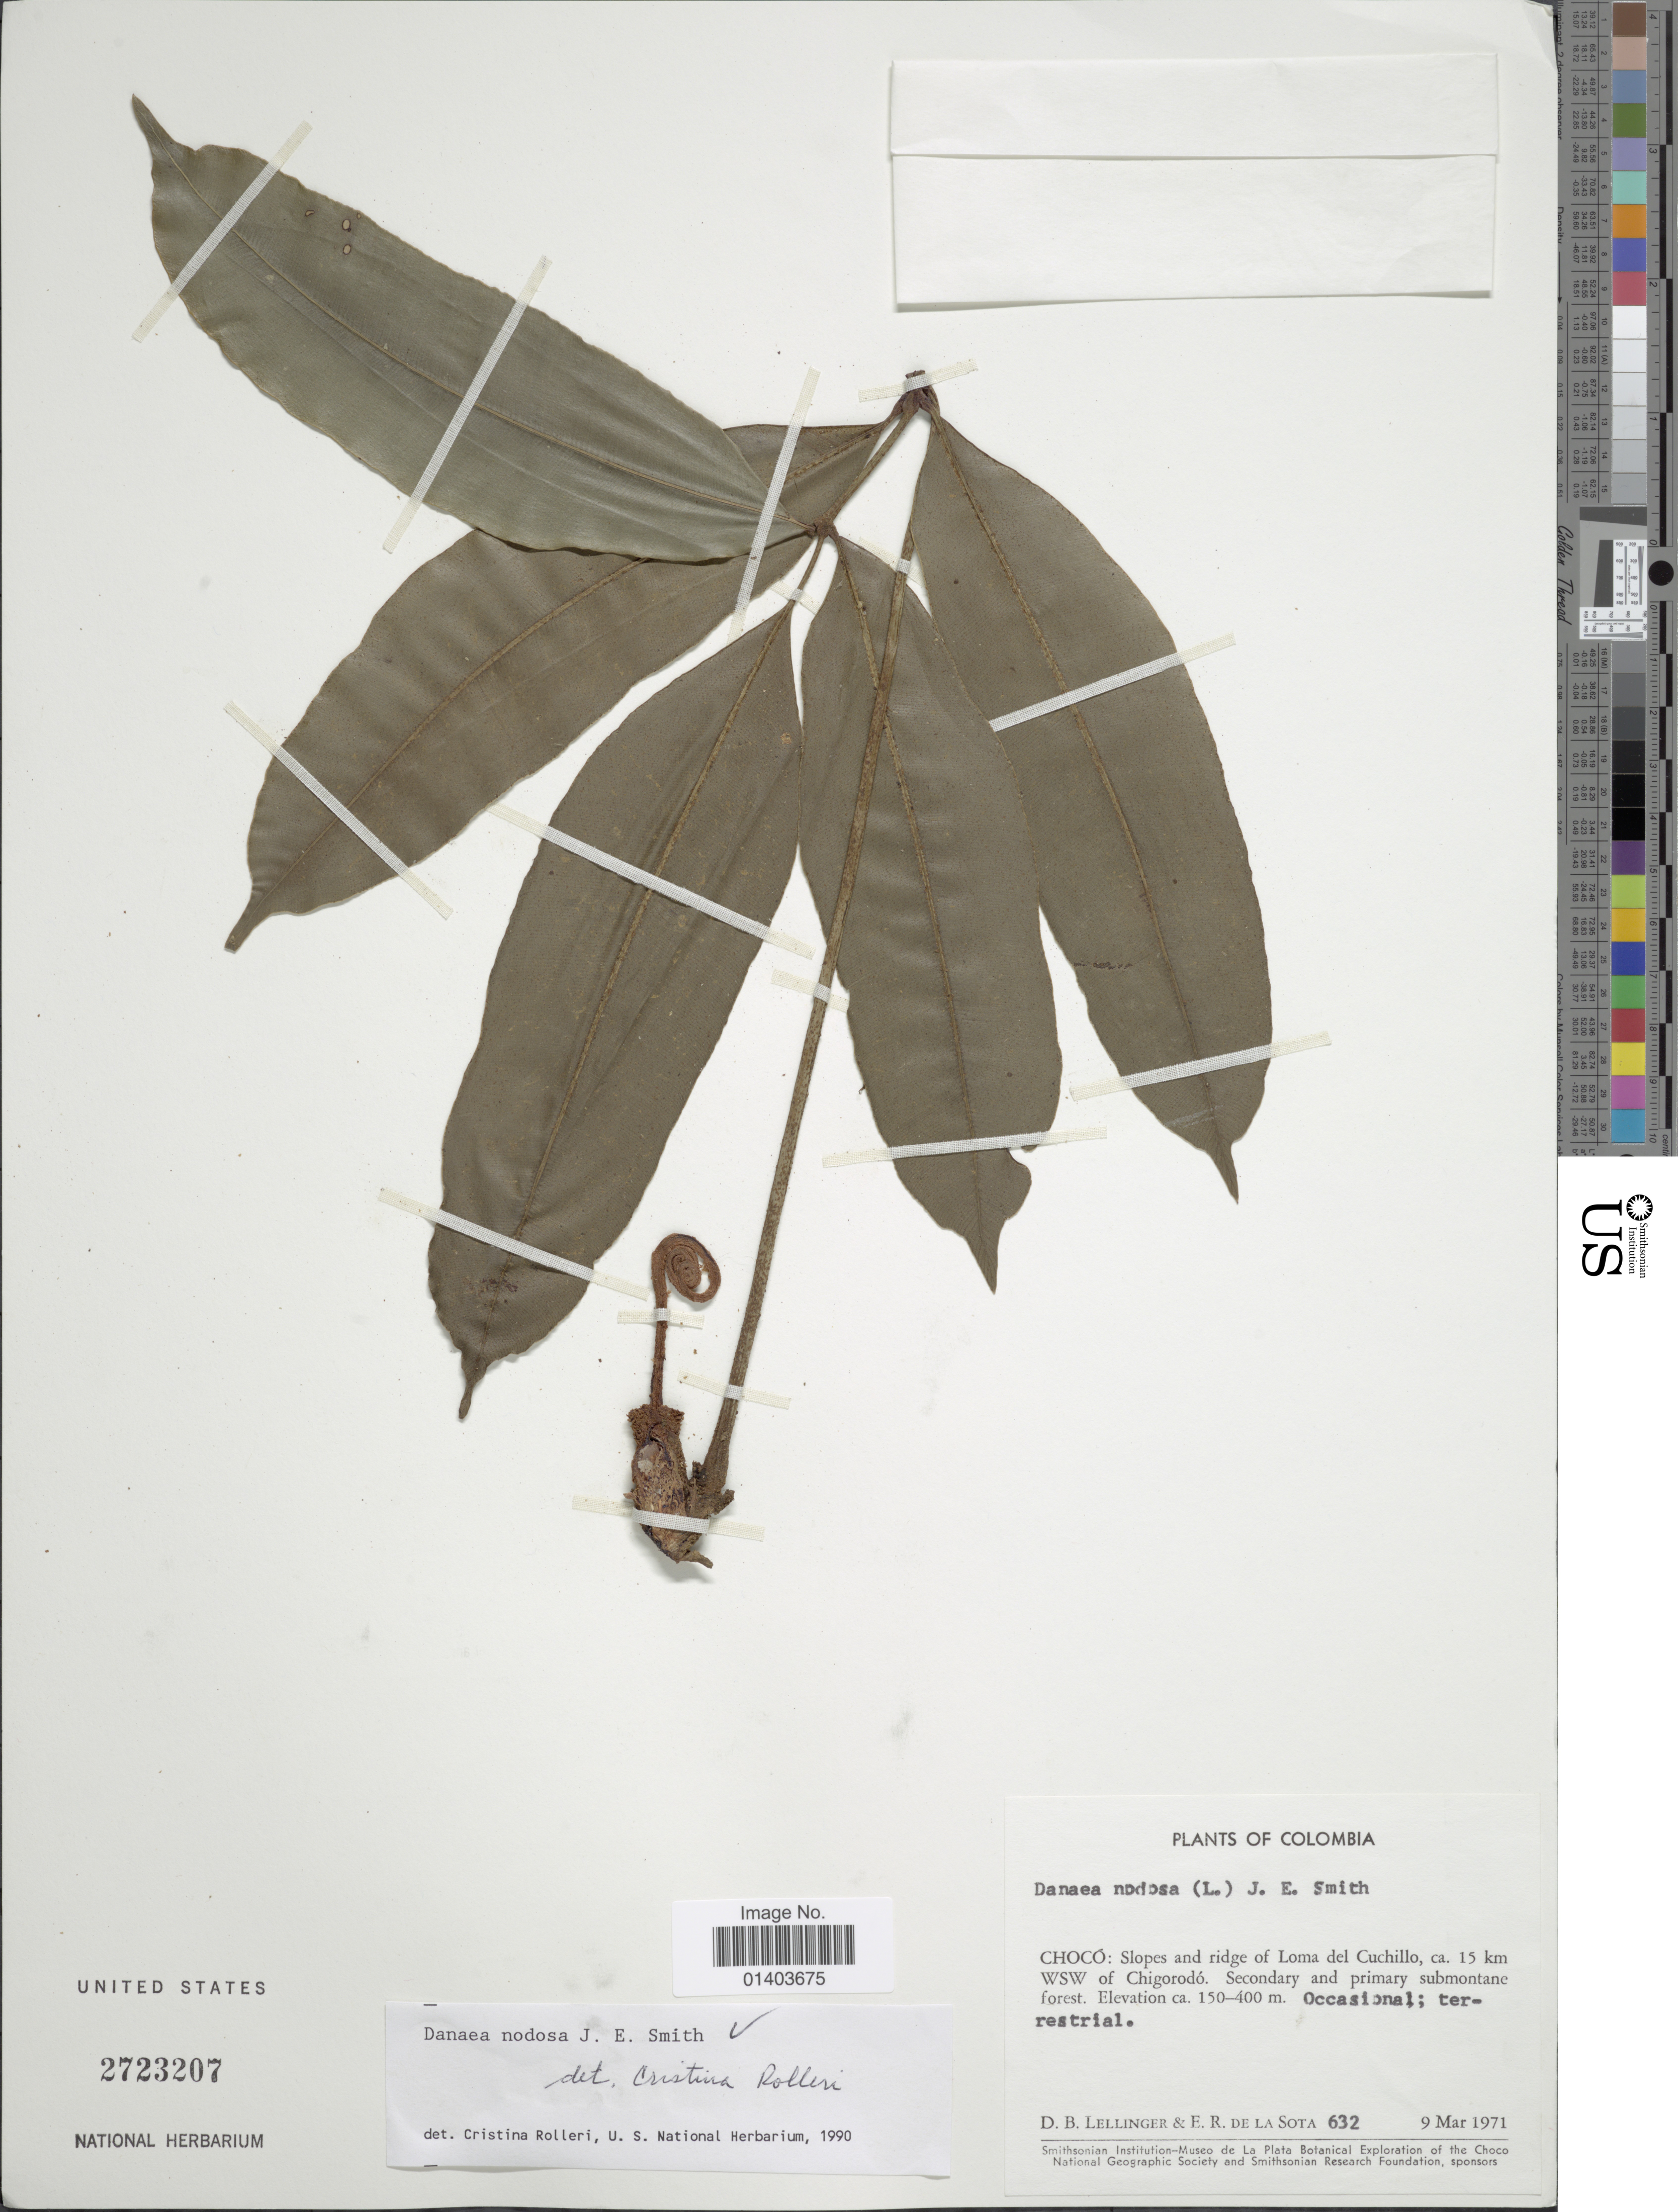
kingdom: Plantae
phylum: Tracheophyta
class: Polypodiopsida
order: Marattiales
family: Marattiaceae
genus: Danaea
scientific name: Danaea nodosa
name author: (L.) Sm.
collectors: D. B. Lellinger & E. R. de la Sota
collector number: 632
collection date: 1971-03-09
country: Colombia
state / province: Chocó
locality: Slopes and ridge of Loma del Cuchillo, ca 15 km WSW of Chigorodó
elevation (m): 150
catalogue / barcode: US 2723207